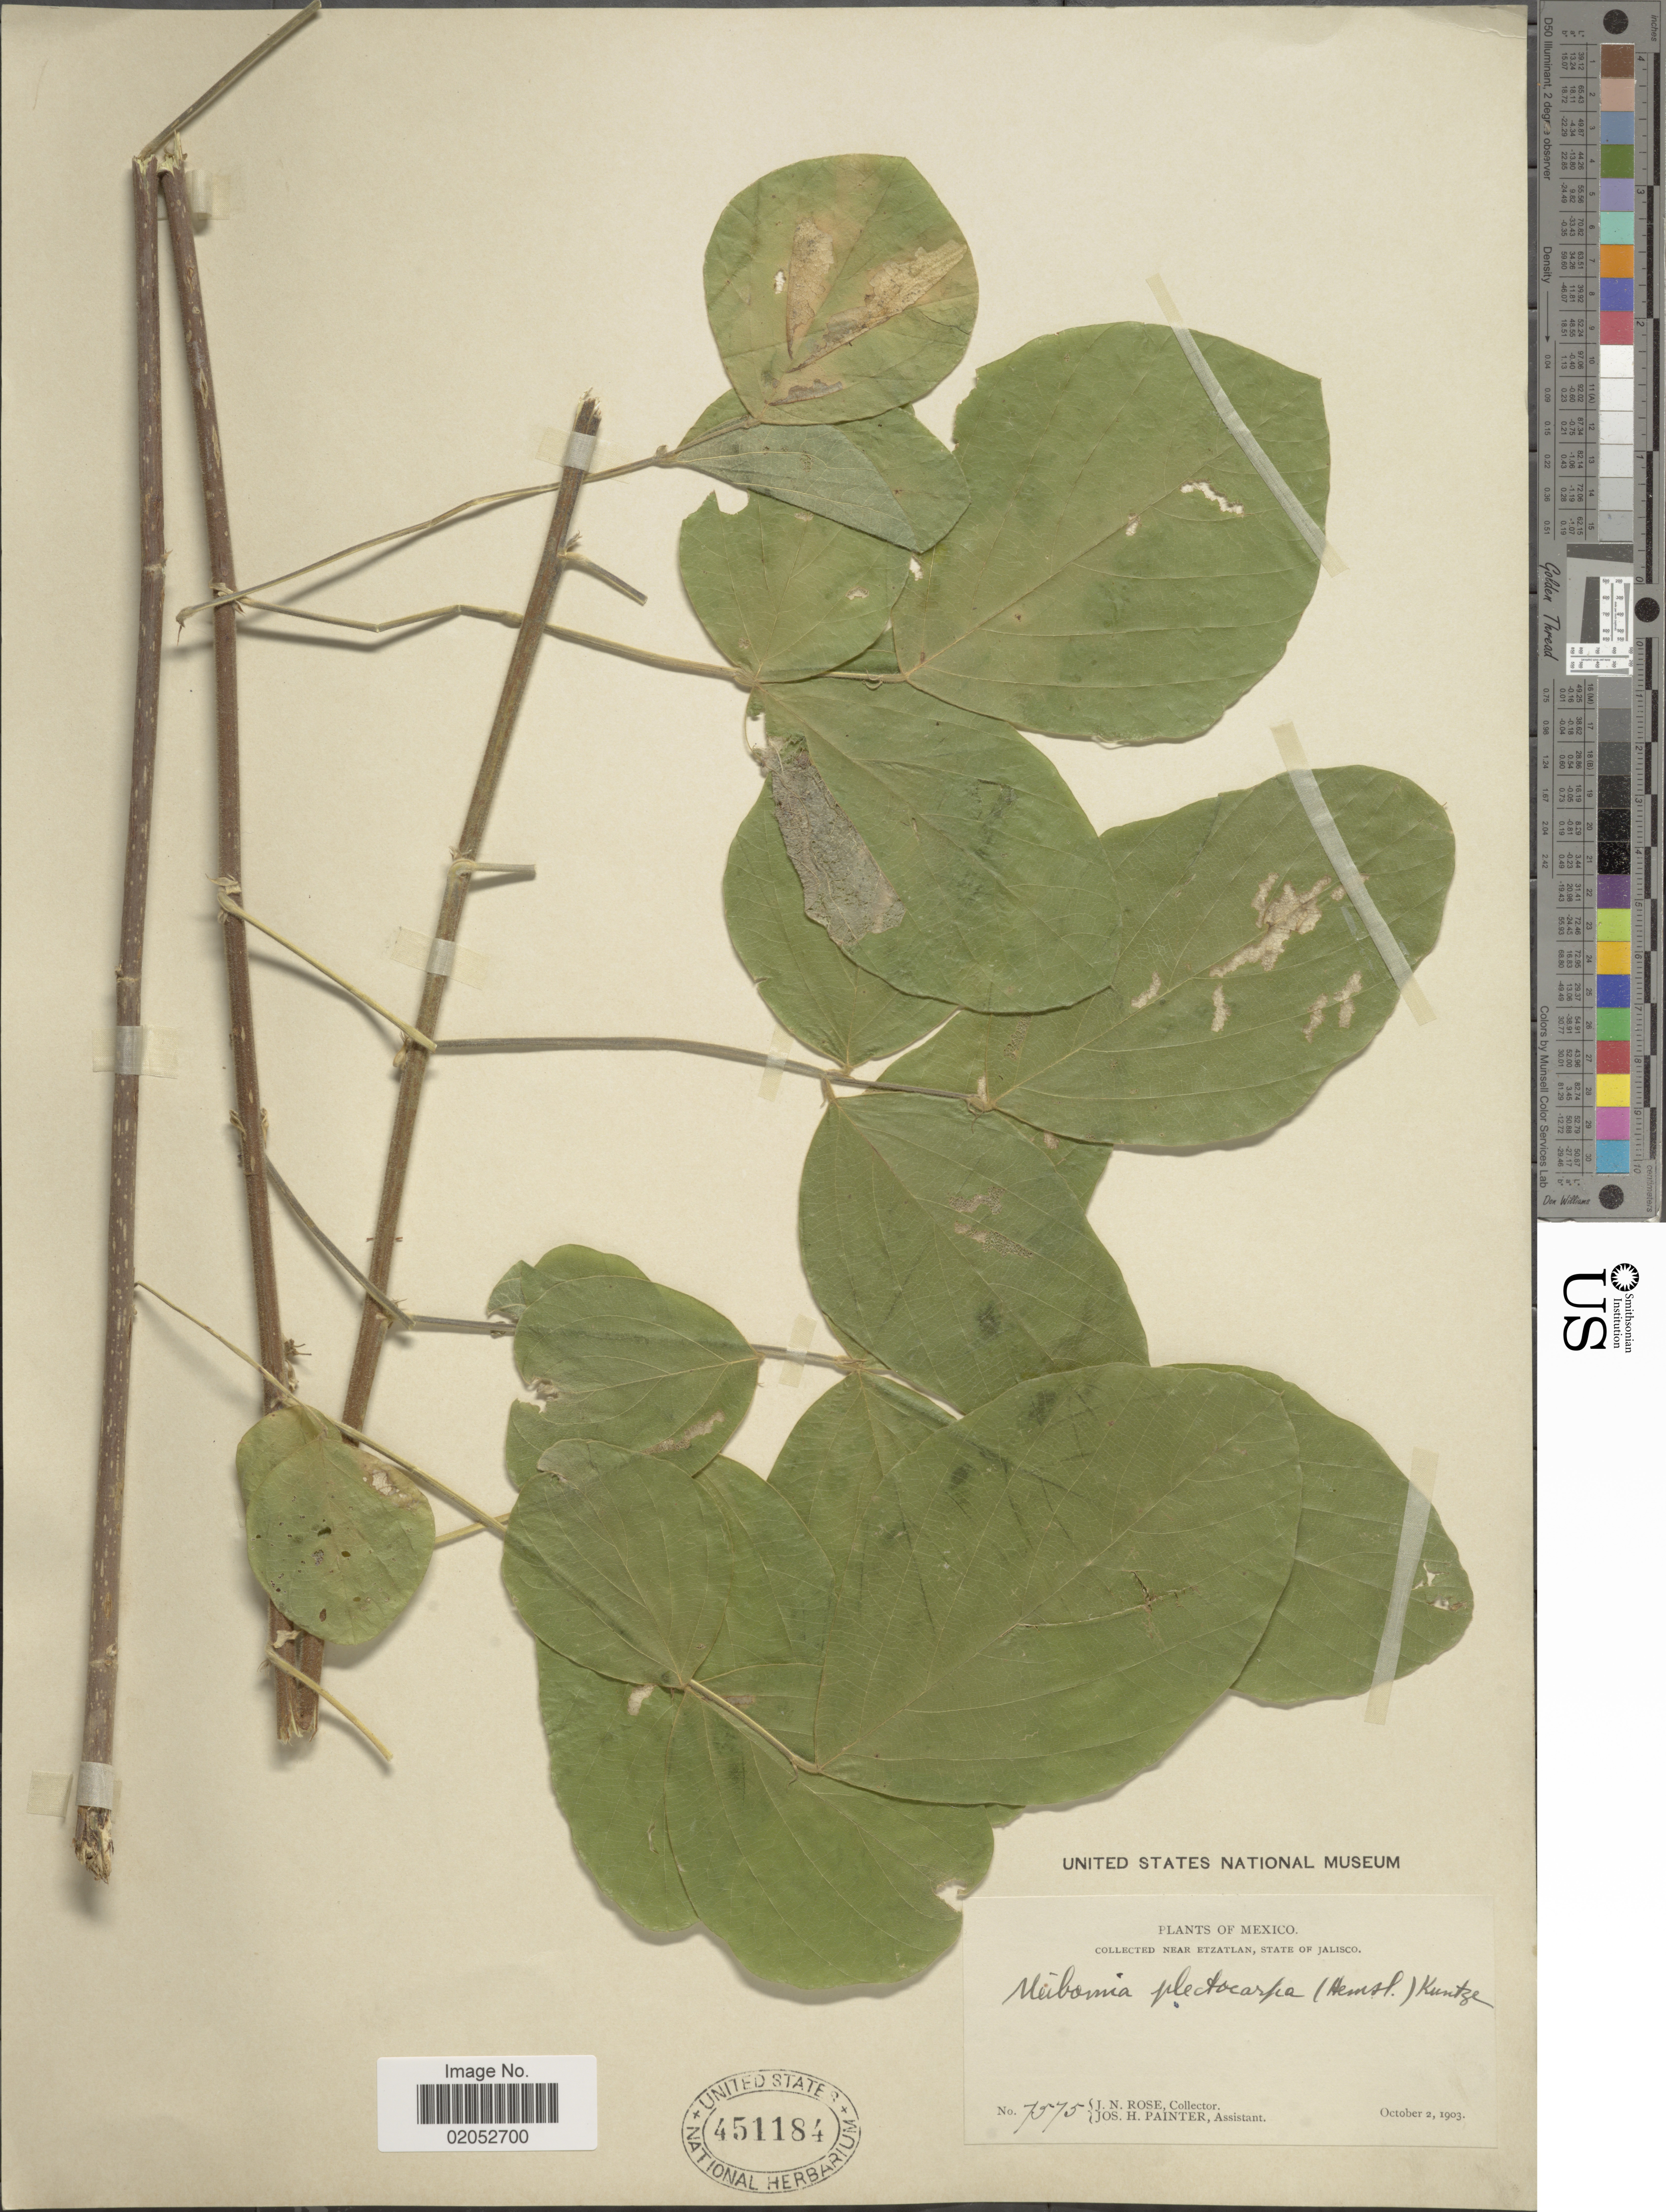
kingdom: Plantae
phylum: Tracheophyta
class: Magnoliopsida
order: Fabales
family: Fabaceae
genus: Desmodium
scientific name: Desmodium polystachyum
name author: Schltdl.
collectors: J. N. Rose & J. H. Painter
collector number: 7575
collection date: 1903-10-02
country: Mexico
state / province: Jalisco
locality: Near Etzatlan, State of Jalisco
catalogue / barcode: US 451184